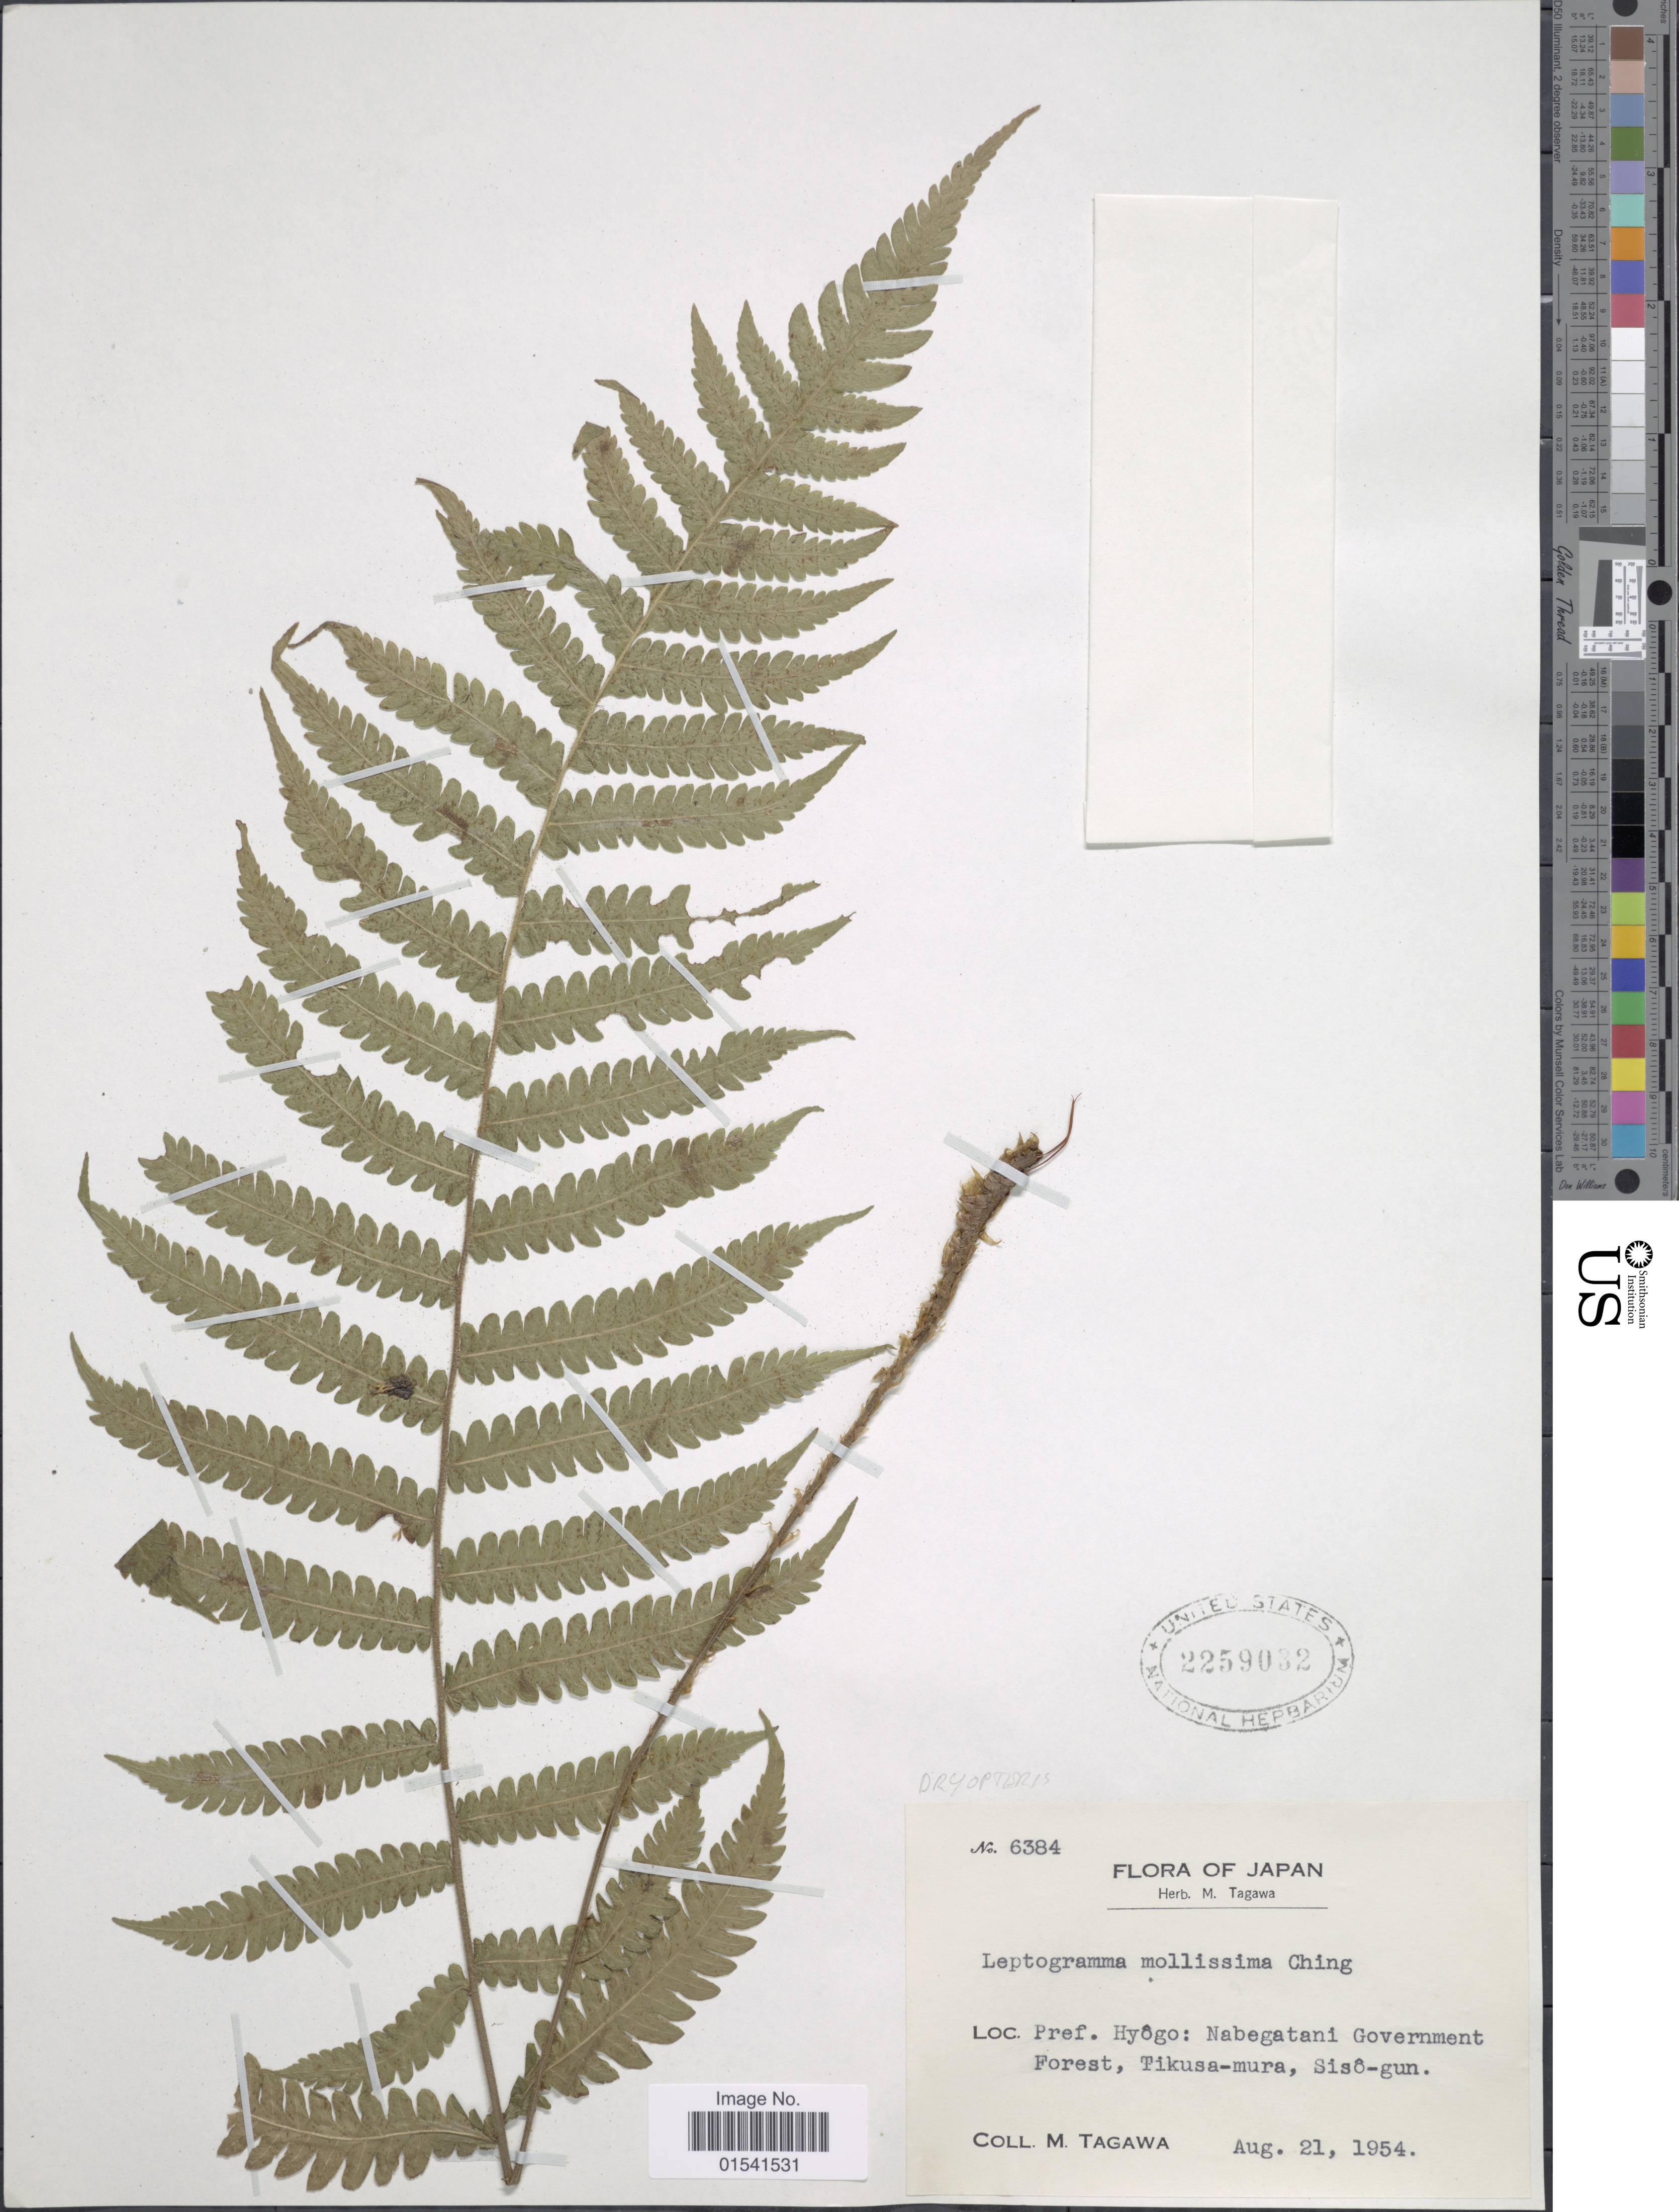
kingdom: Plantae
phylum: Tracheophyta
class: Polypodiopsida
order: Polypodiales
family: Thelypteridaceae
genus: Stegnogramma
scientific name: Stegnogramma mollissima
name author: (Fisch. ex Kunze) Fraser-Jenk.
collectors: M. Tagawa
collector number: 6384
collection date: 1954-08-21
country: Japan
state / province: Hyogo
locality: Pref. Hyôgo: Nabegatani Government Forest, Tikusa-mura, Sisô-gun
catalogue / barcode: US 2259032